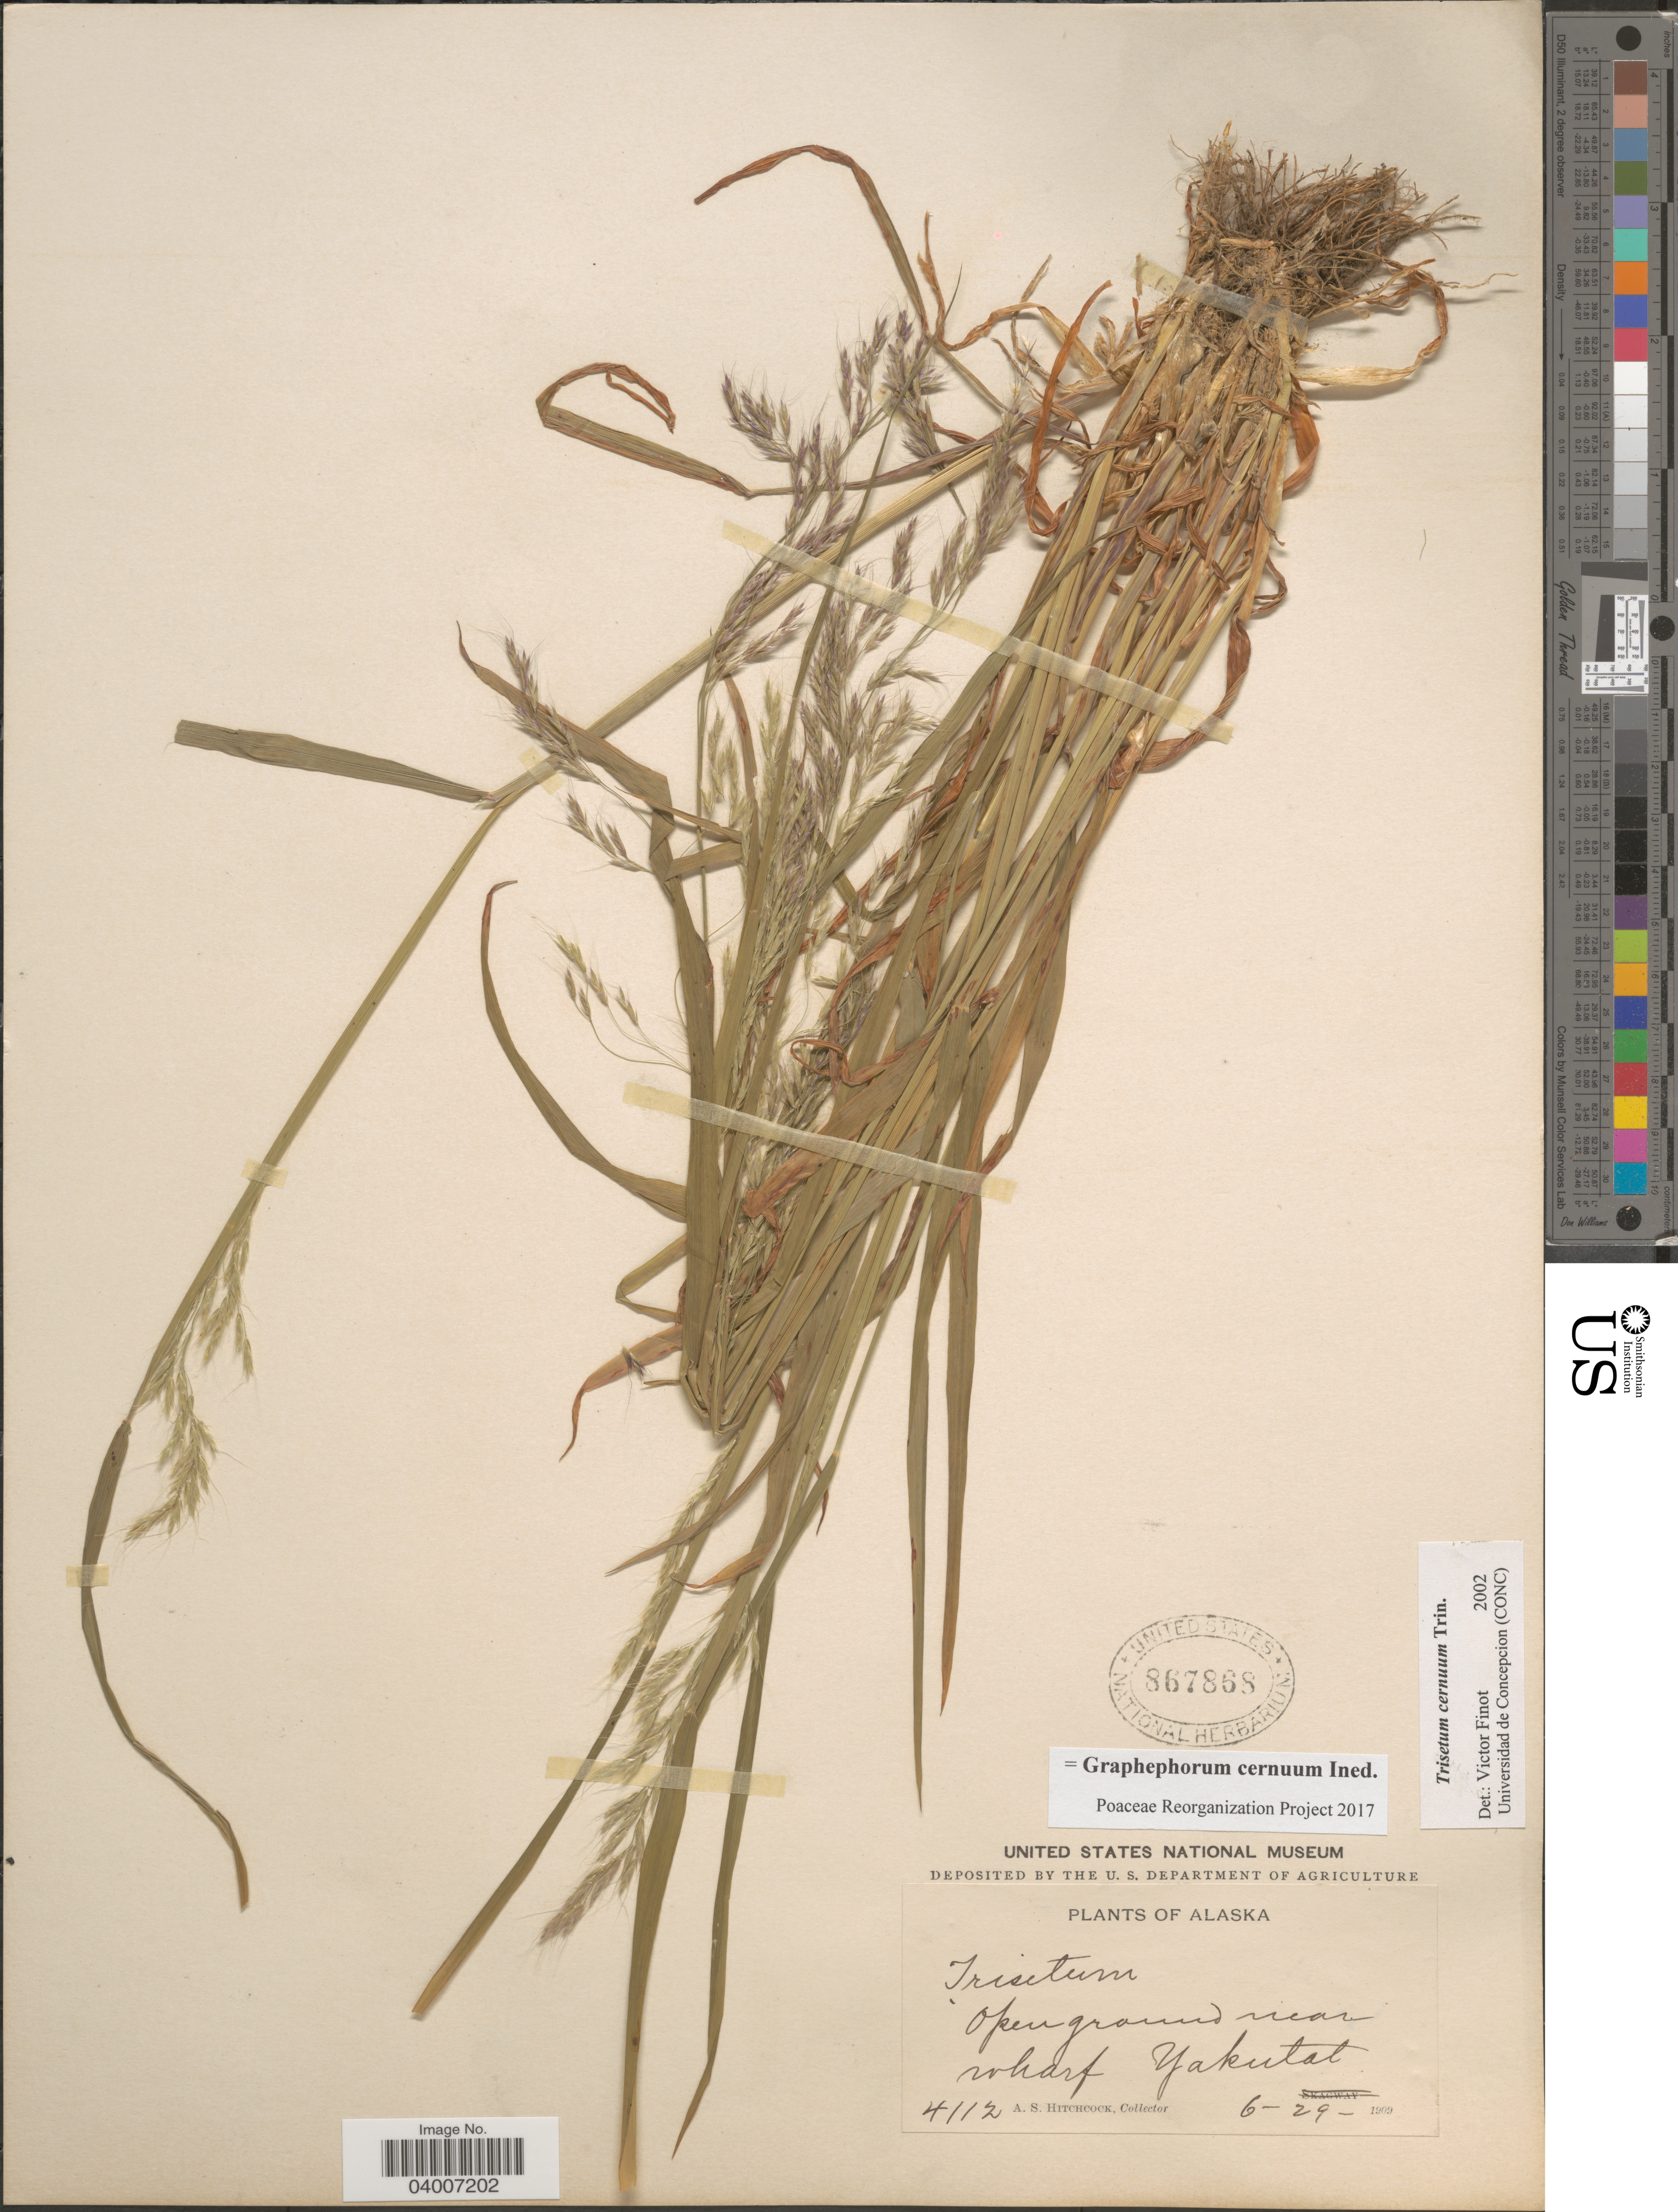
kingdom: Plantae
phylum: Tracheophyta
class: Liliopsida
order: Poales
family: Poaceae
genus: Graphephorum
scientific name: Graphephorum cernuum ined.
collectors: A. S. Hitchcock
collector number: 4112*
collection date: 1909-06-29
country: United States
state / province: Alaska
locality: Open ground near Wharf Yakutat.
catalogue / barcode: US 867868